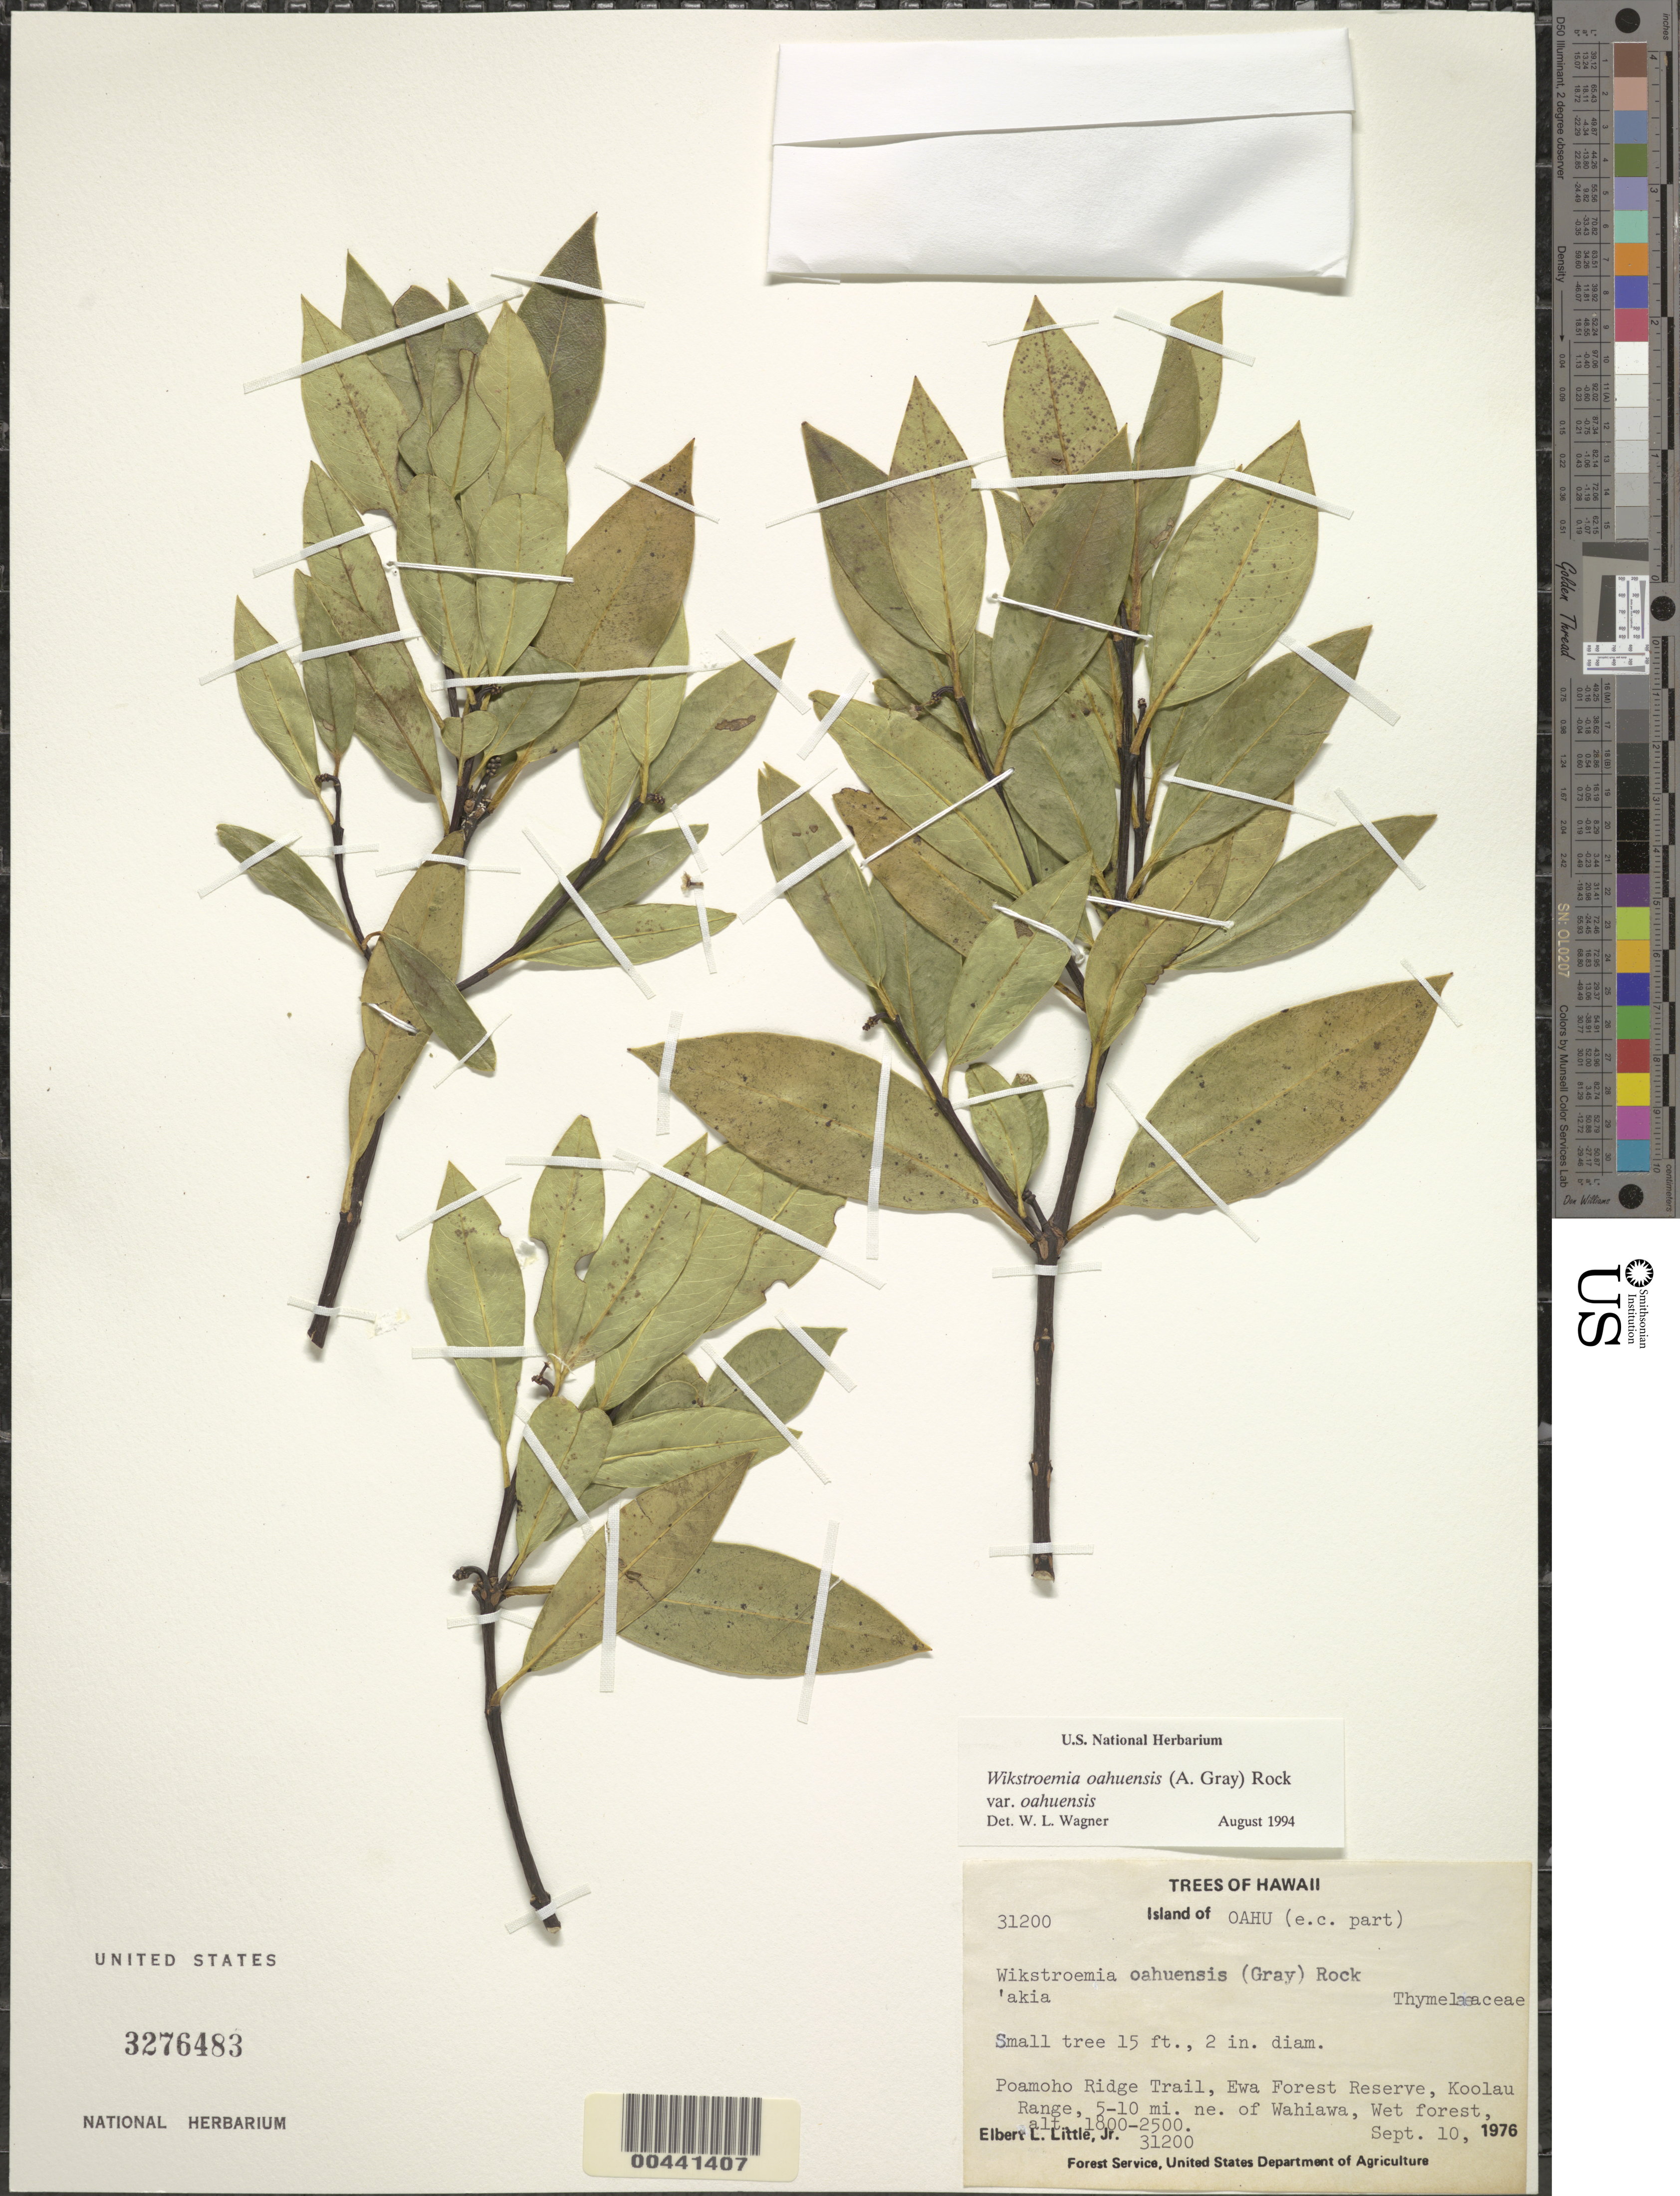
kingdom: Plantae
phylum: Tracheophyta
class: Magnoliopsida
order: Malvales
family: Thymelaeaceae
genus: Wikstroemia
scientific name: Wikstroemia oahuensis var. oahuensis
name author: (A. Gray) Rock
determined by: Wagner, W. L., (BOT), Smithsonian Institution - National Museum of Natural History (UNITED STATES)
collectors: E. L. Little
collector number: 31200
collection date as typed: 10 Sep 1976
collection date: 1976-09-10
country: United States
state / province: Hawaii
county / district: Honolulu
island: Oahu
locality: East central part of Oahu, Poamoho Ridge Trail, Ewa Forest Reserve, Koolau Range, 5-10 mi NE of Wahiawa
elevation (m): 549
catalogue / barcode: US 3276483